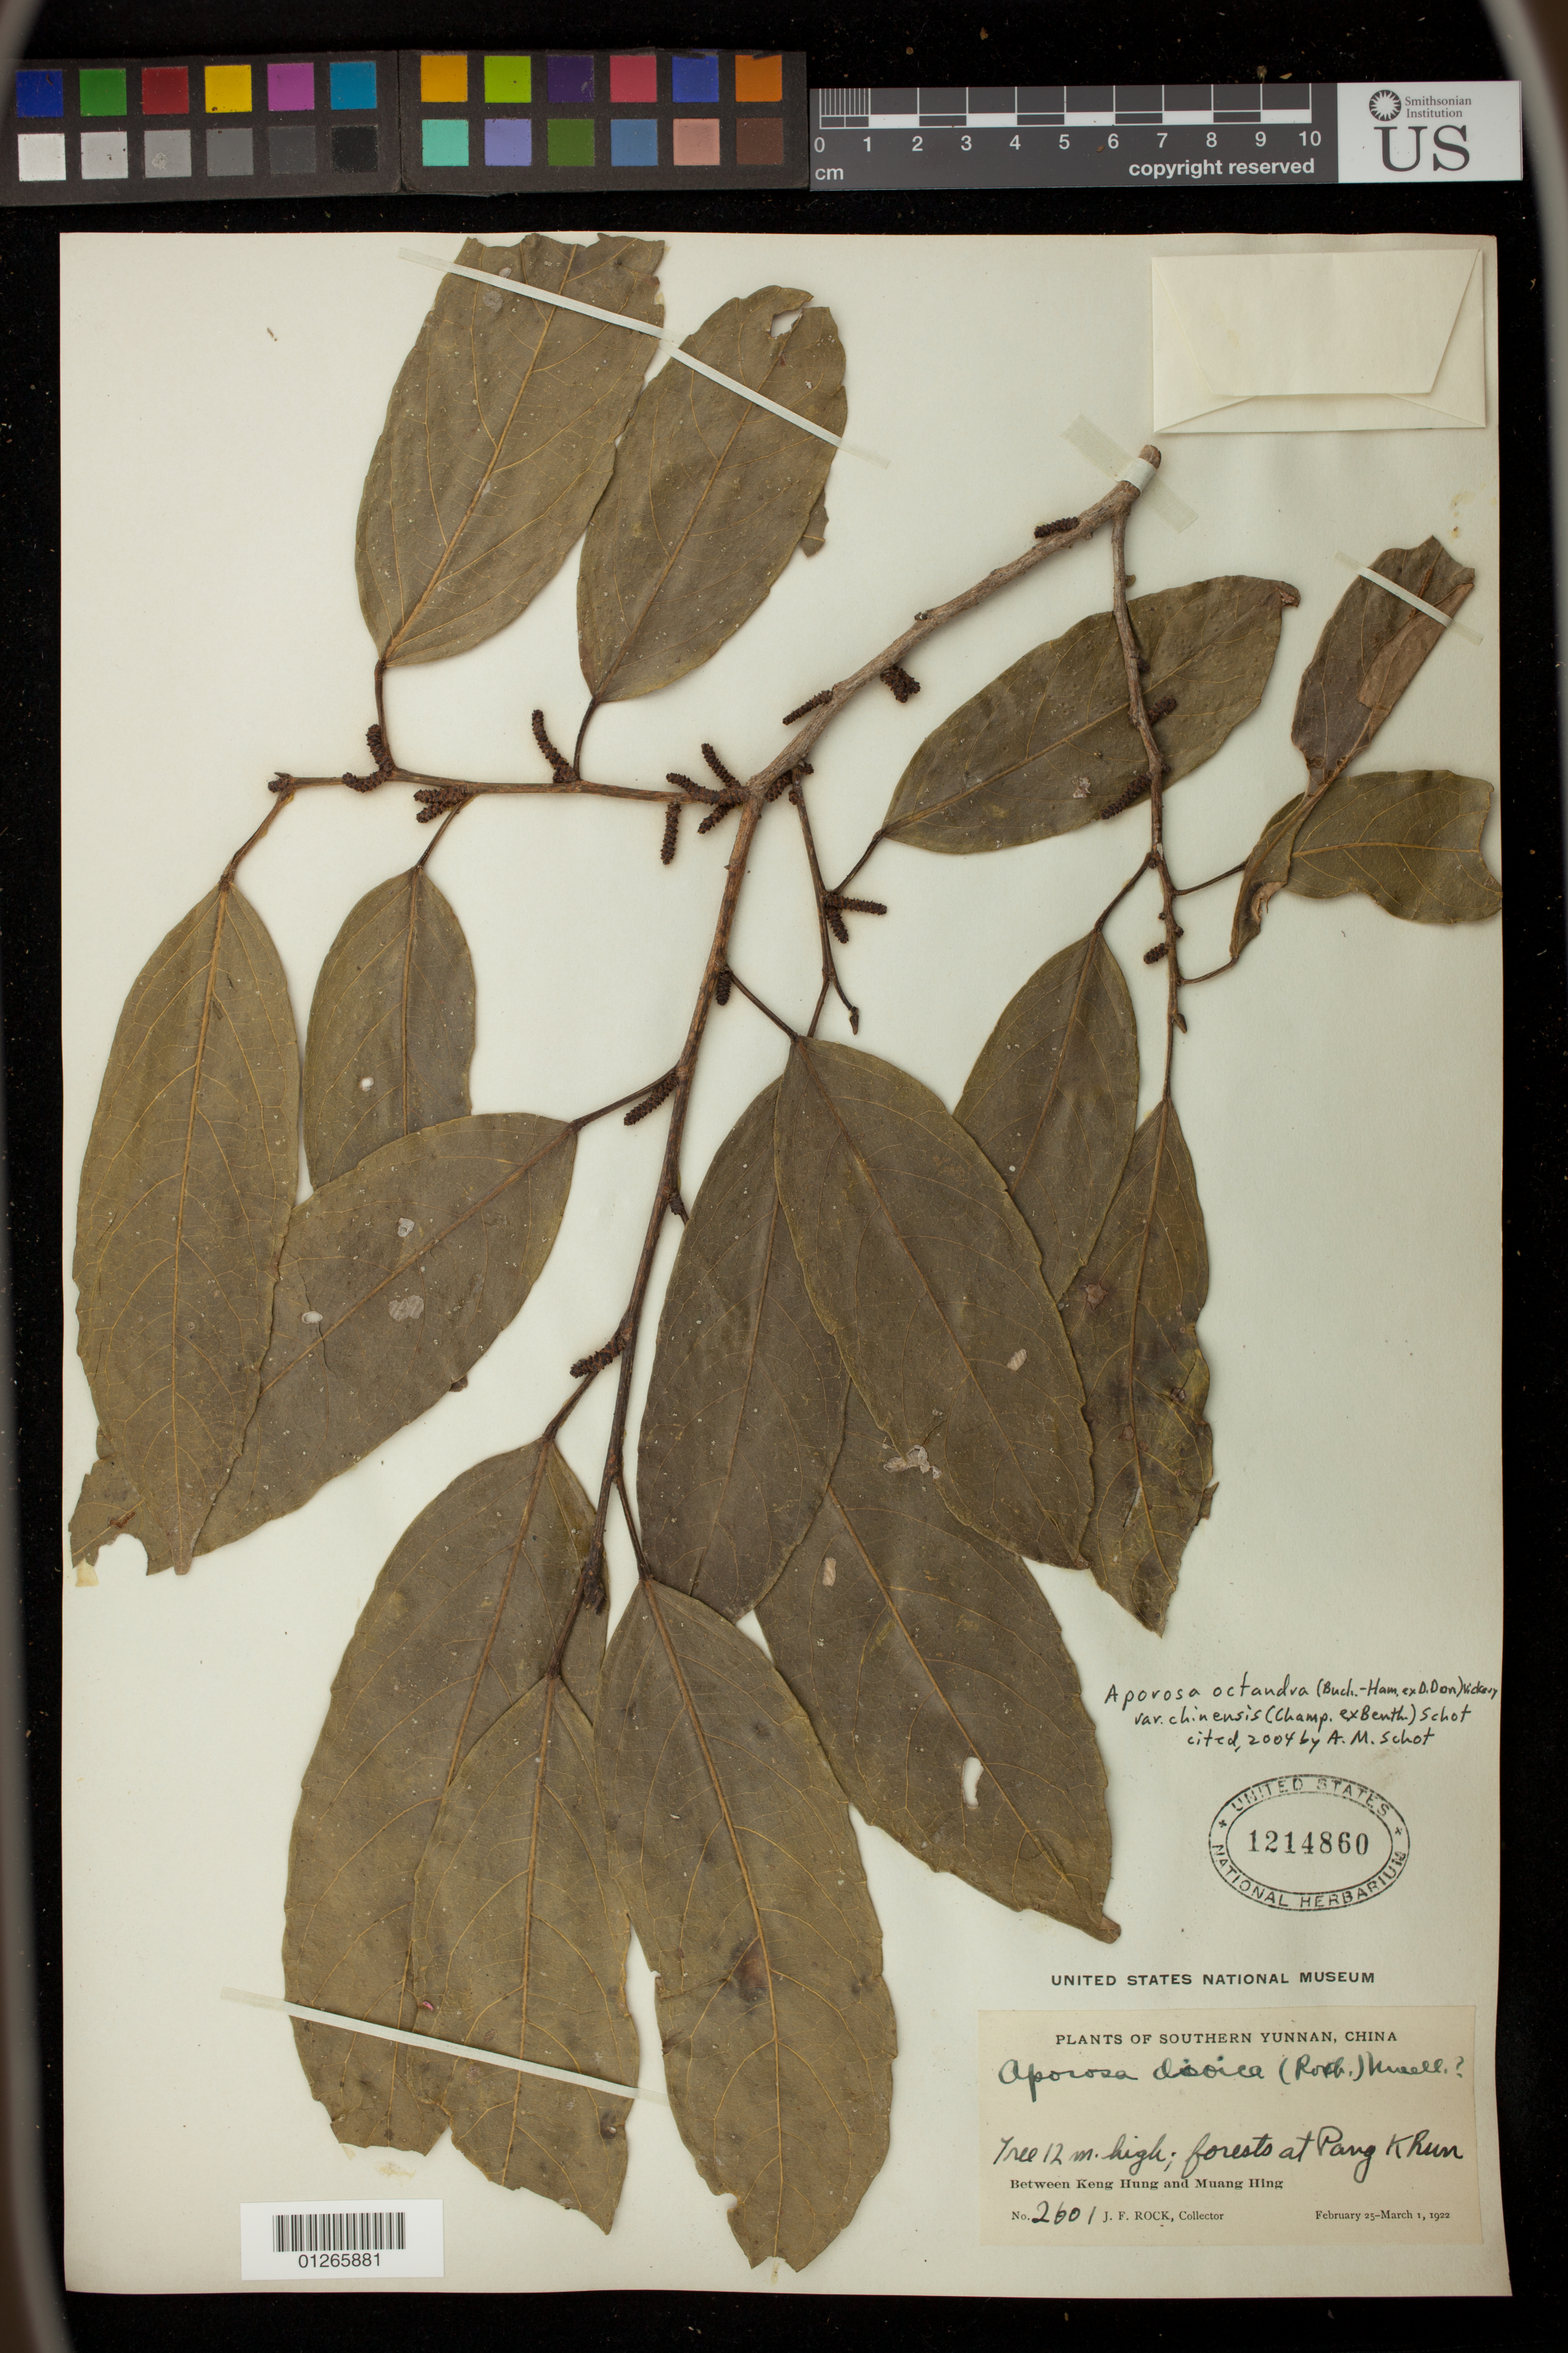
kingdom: Plantae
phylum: Tracheophyta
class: Magnoliopsida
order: Malpighiales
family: Phyllanthaceae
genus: Aporosa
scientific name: Aporosa octandra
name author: (Buch.-Ham. & D. Don) Vickery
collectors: J. F. Rock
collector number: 2601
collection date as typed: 25 Feb 1922 to 01 Mar 1922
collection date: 1922-02-25/1922-03-01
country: China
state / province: Yunnan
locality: Between keng hung and muang hing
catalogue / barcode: US 1214860